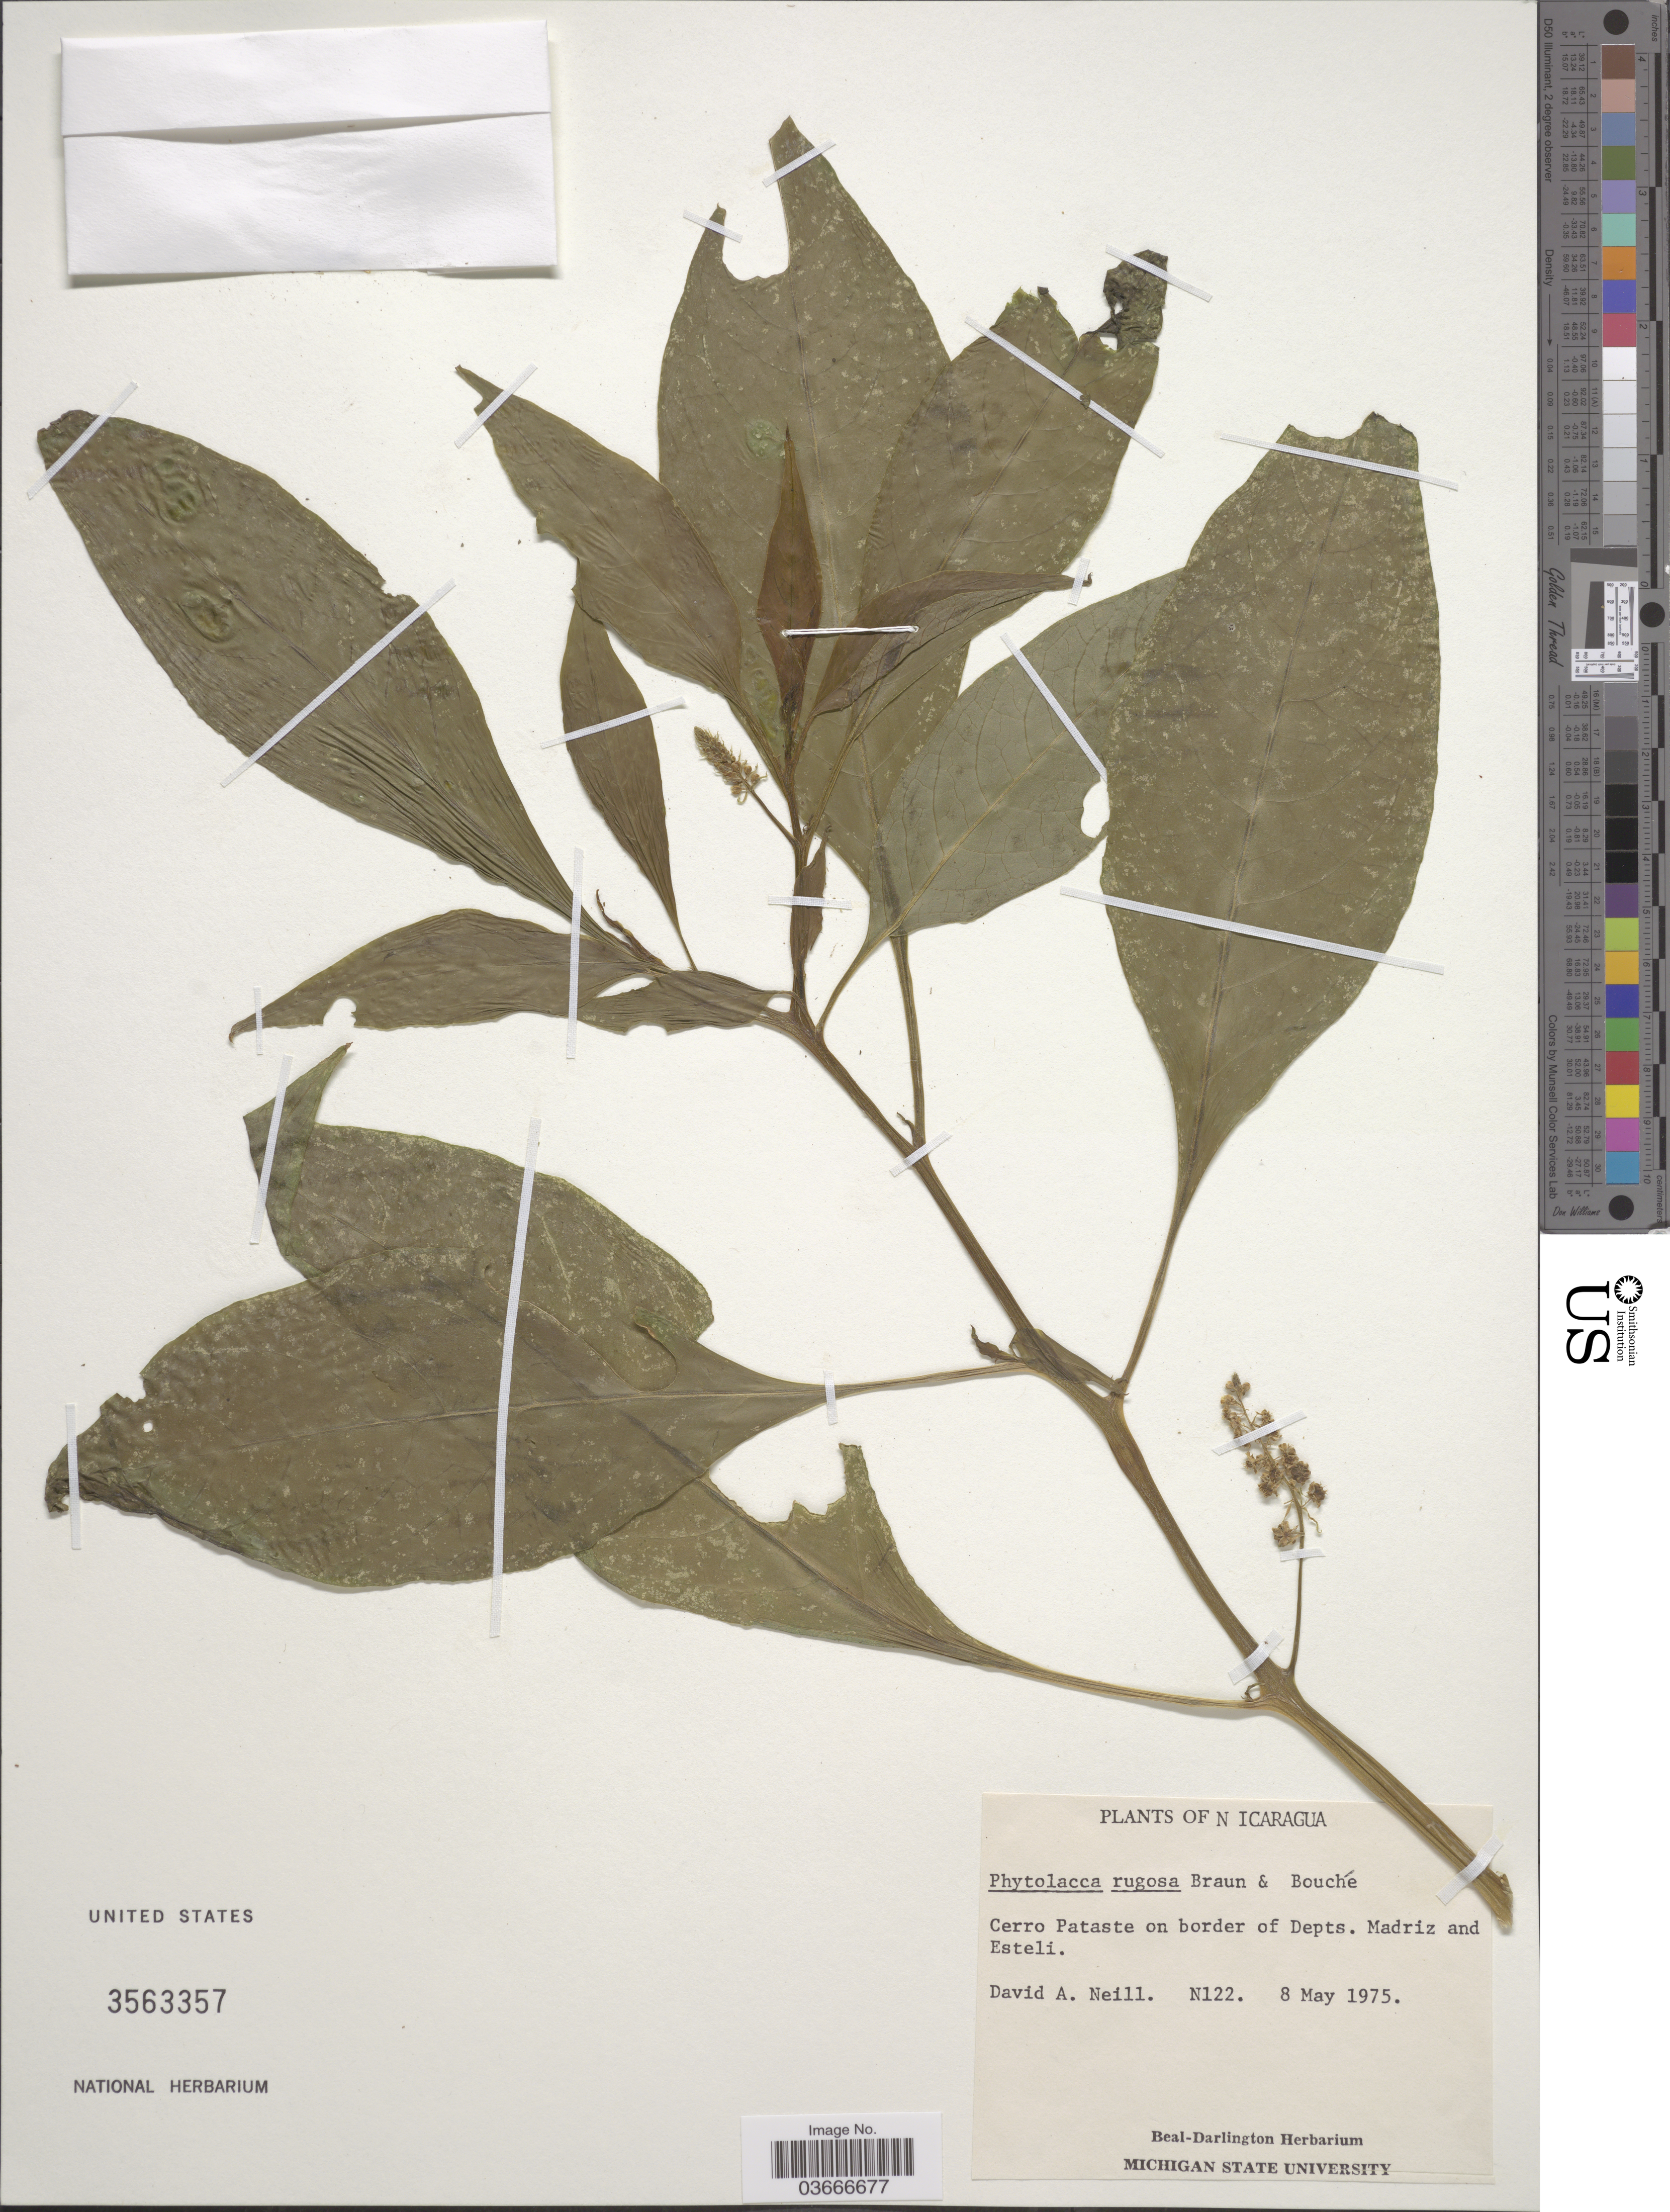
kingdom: Plantae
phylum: Tracheophyta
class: Magnoliopsida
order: Caryophyllales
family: Phytolaccaceae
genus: Phytolacca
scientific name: Phytolacca rugosa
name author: A. Braun & C.D. Bouché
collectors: D. A. Neill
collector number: N122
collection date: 1975-05-08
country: Nicaragua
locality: Cerro Pataste on border of Dept. Madriz and Esteli.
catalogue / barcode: US 3563357